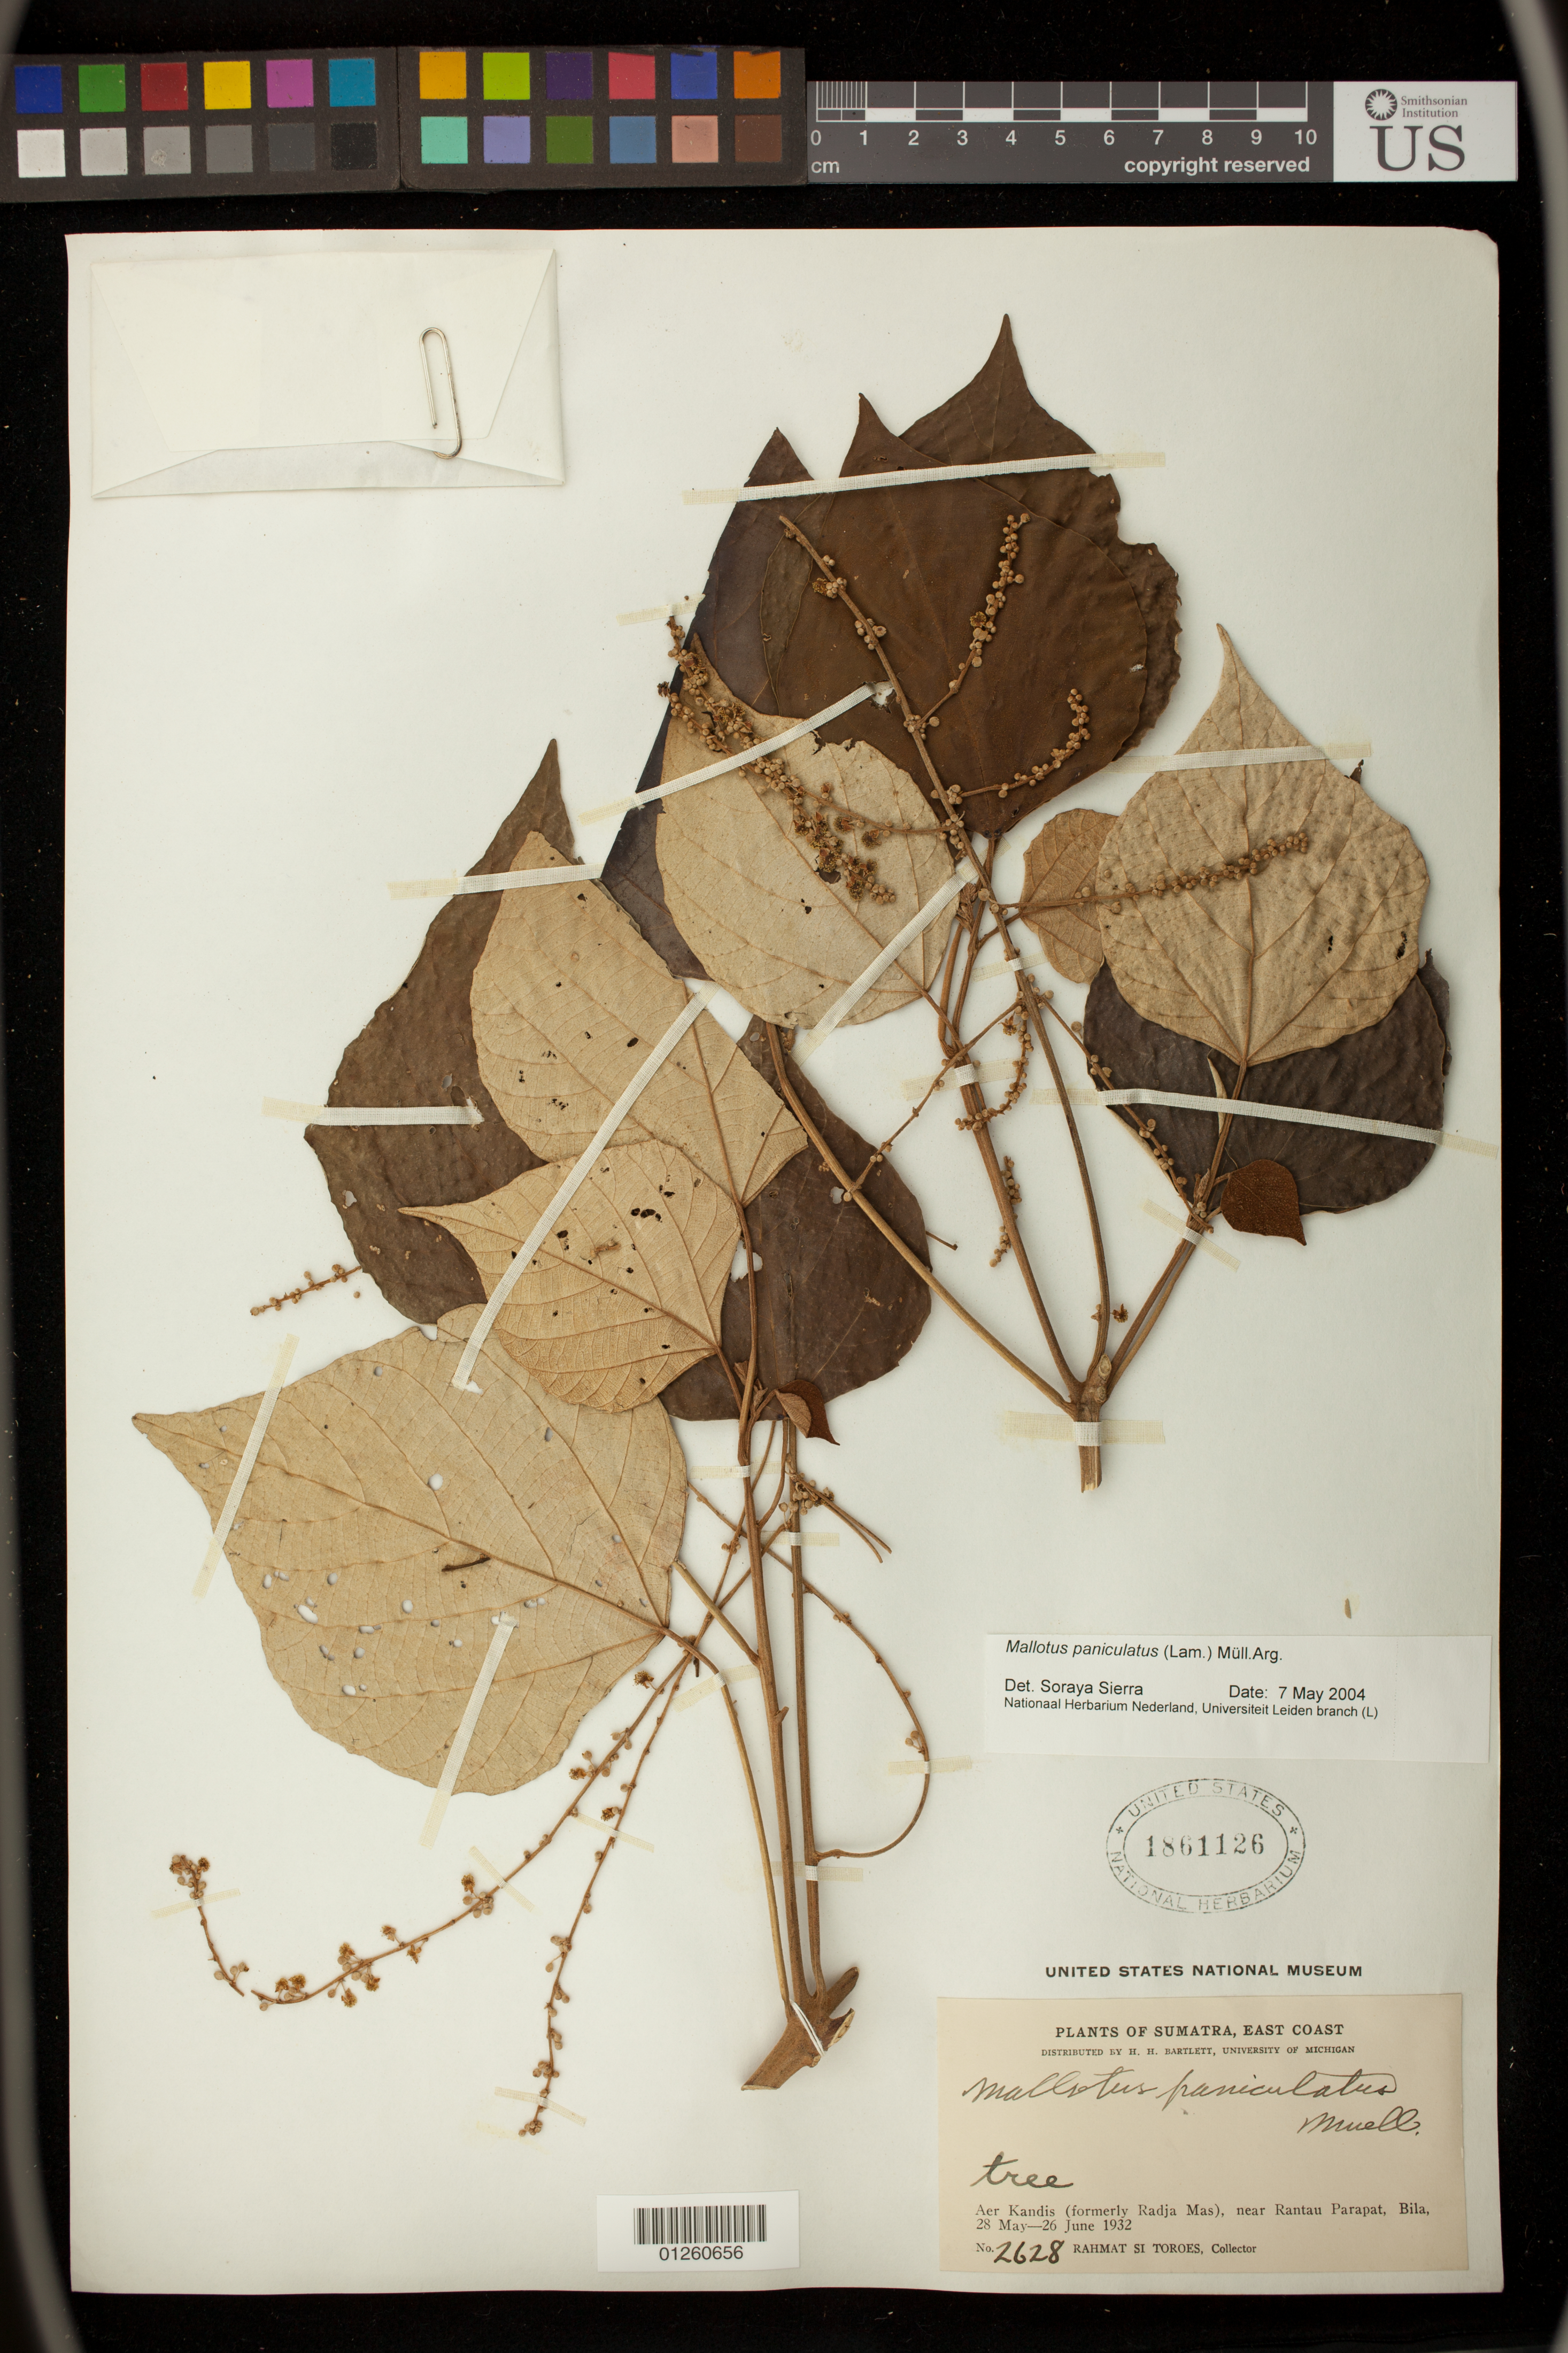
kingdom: Plantae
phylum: Tracheophyta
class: Magnoliopsida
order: Malpighiales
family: Euphorbiaceae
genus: Mallotus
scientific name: Mallotus paniculatus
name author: (Lam.) Müll. Arg.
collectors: Rahmat Si Boeea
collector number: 2628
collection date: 1932-05-28/1932-06-26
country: Indonesia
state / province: Sumatra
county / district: Sumatera Utara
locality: Sumatra, East Coast,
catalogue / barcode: US 1861126